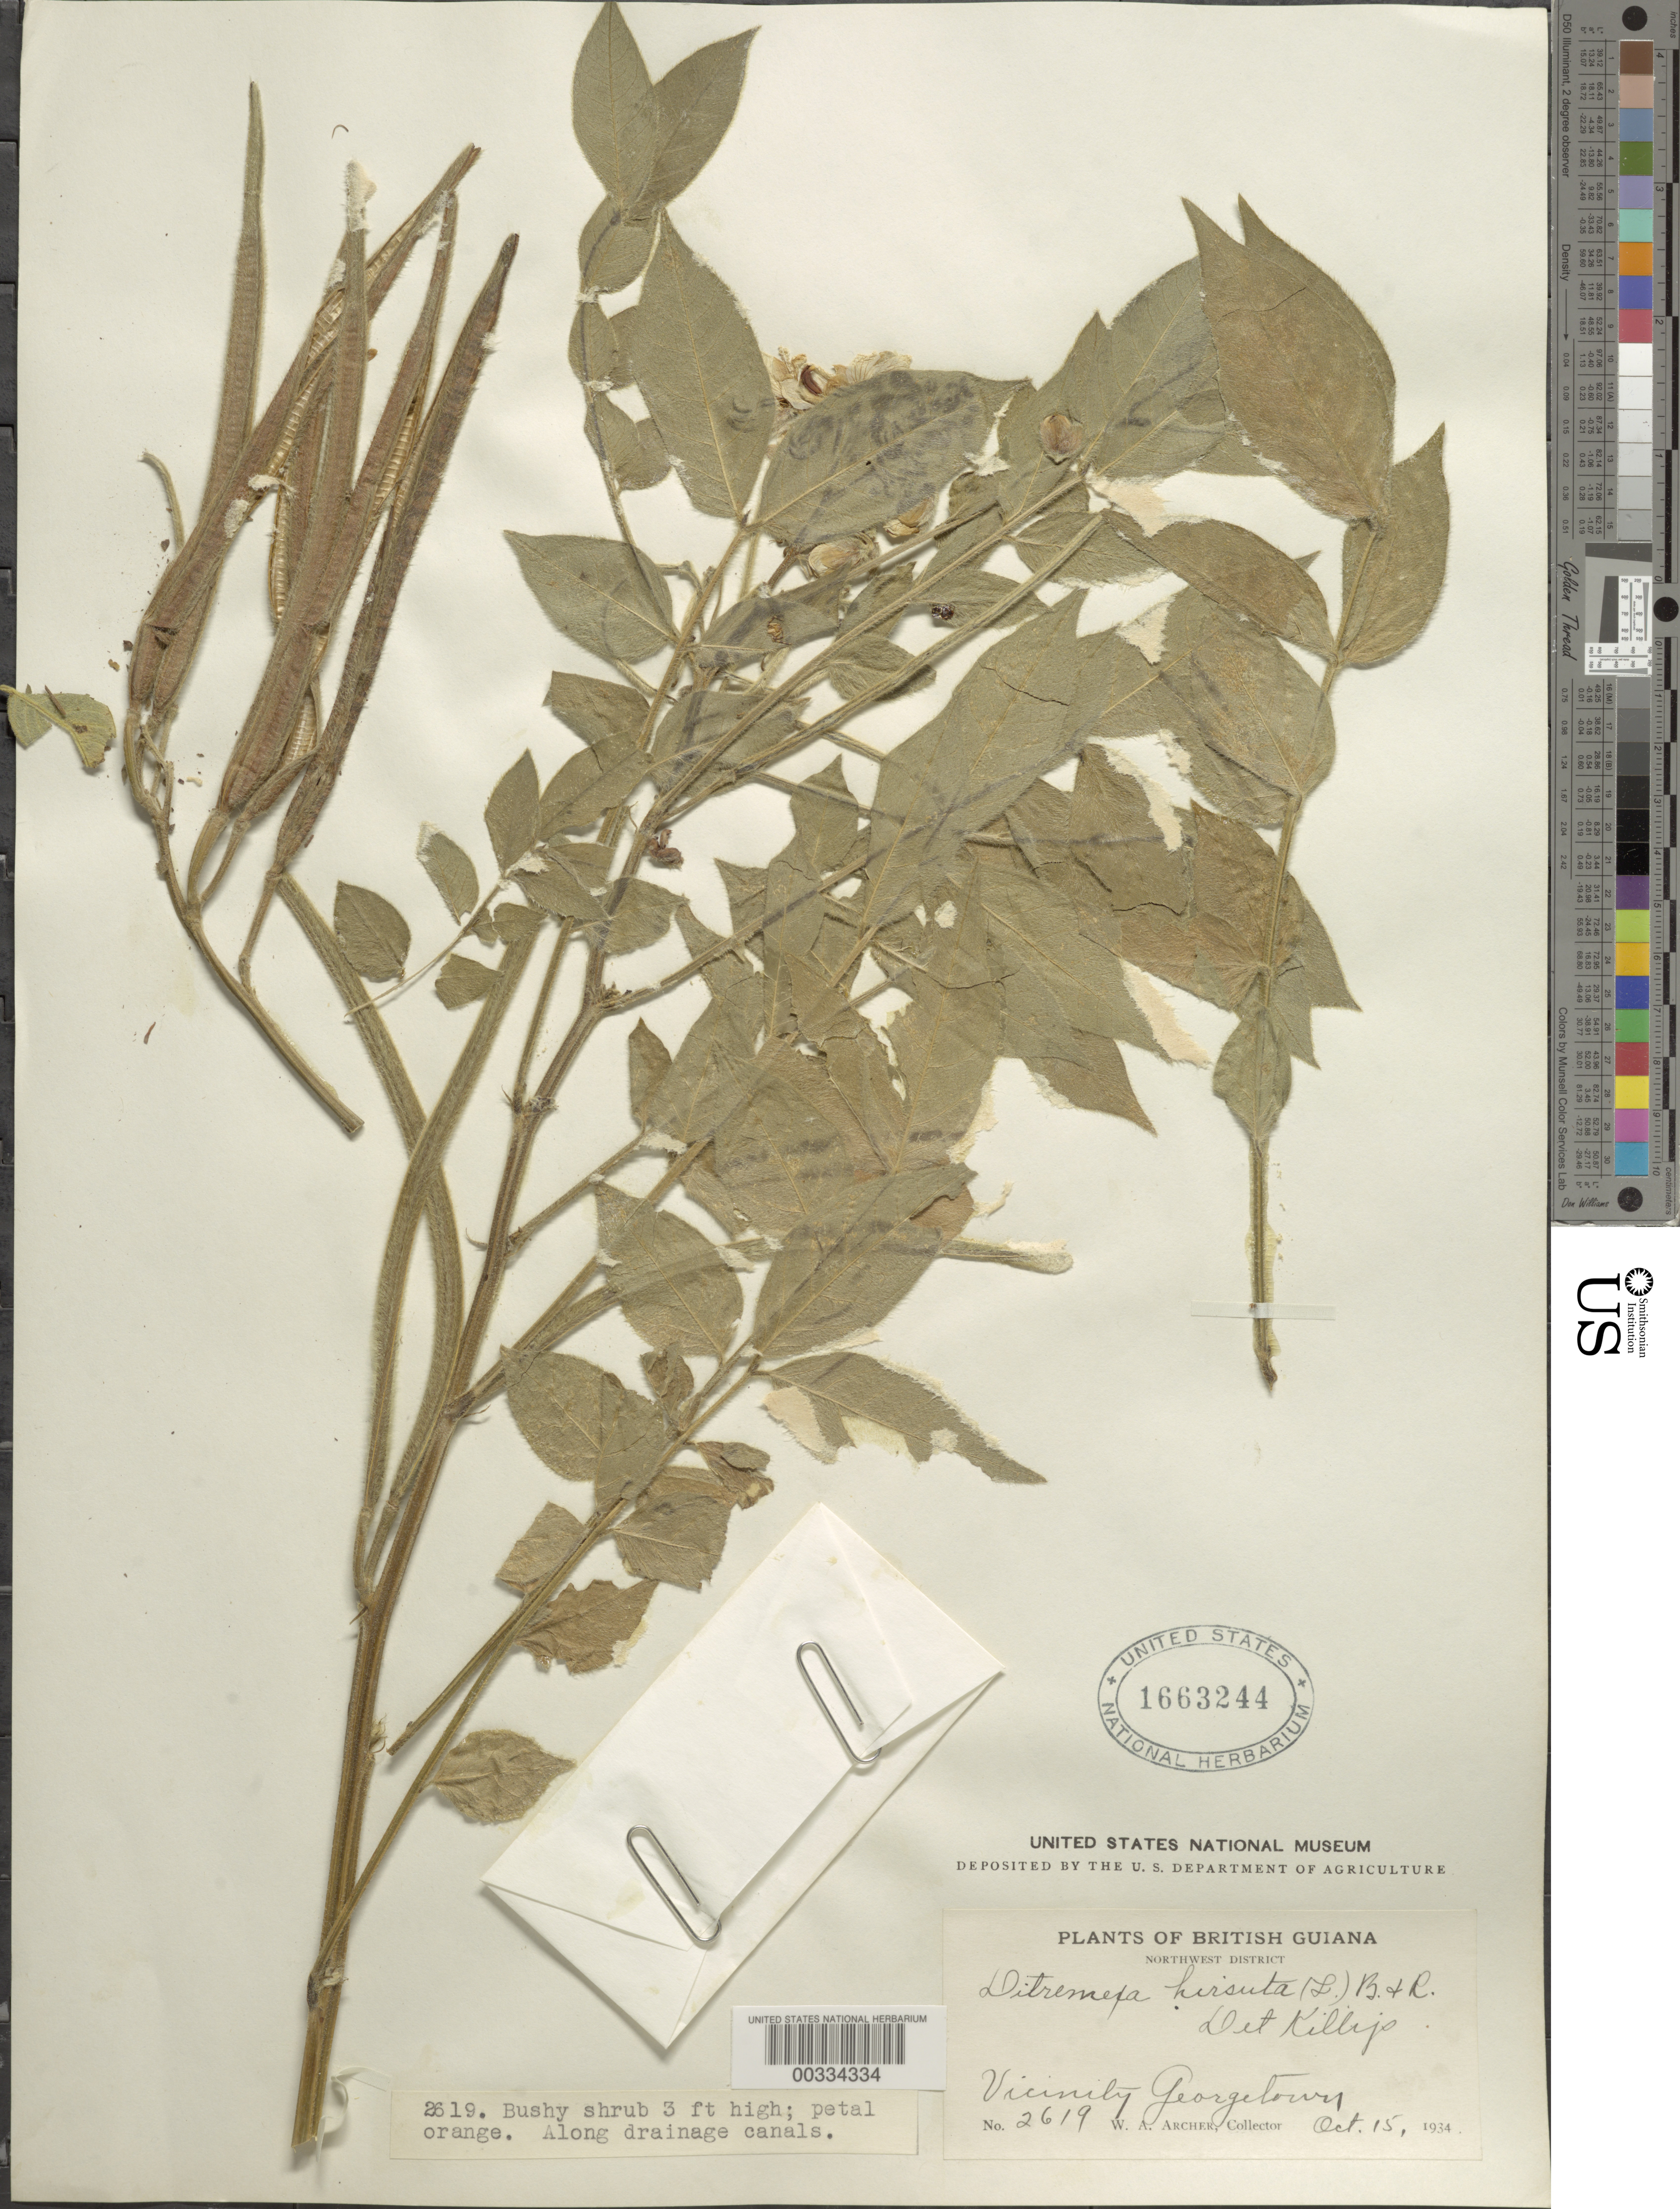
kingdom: Plantae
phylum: Tracheophyta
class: Magnoliopsida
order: Fabales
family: Fabaceae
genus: Senna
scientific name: Senna hirsuta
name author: (L.) H.S. Irwin & Barneby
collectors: W. A. Archer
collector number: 2619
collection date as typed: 15 Oct 1934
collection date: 1934-10-15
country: Guyana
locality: Along drainage canals; vicinity georgetown; northwest dist.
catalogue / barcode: US 1663244